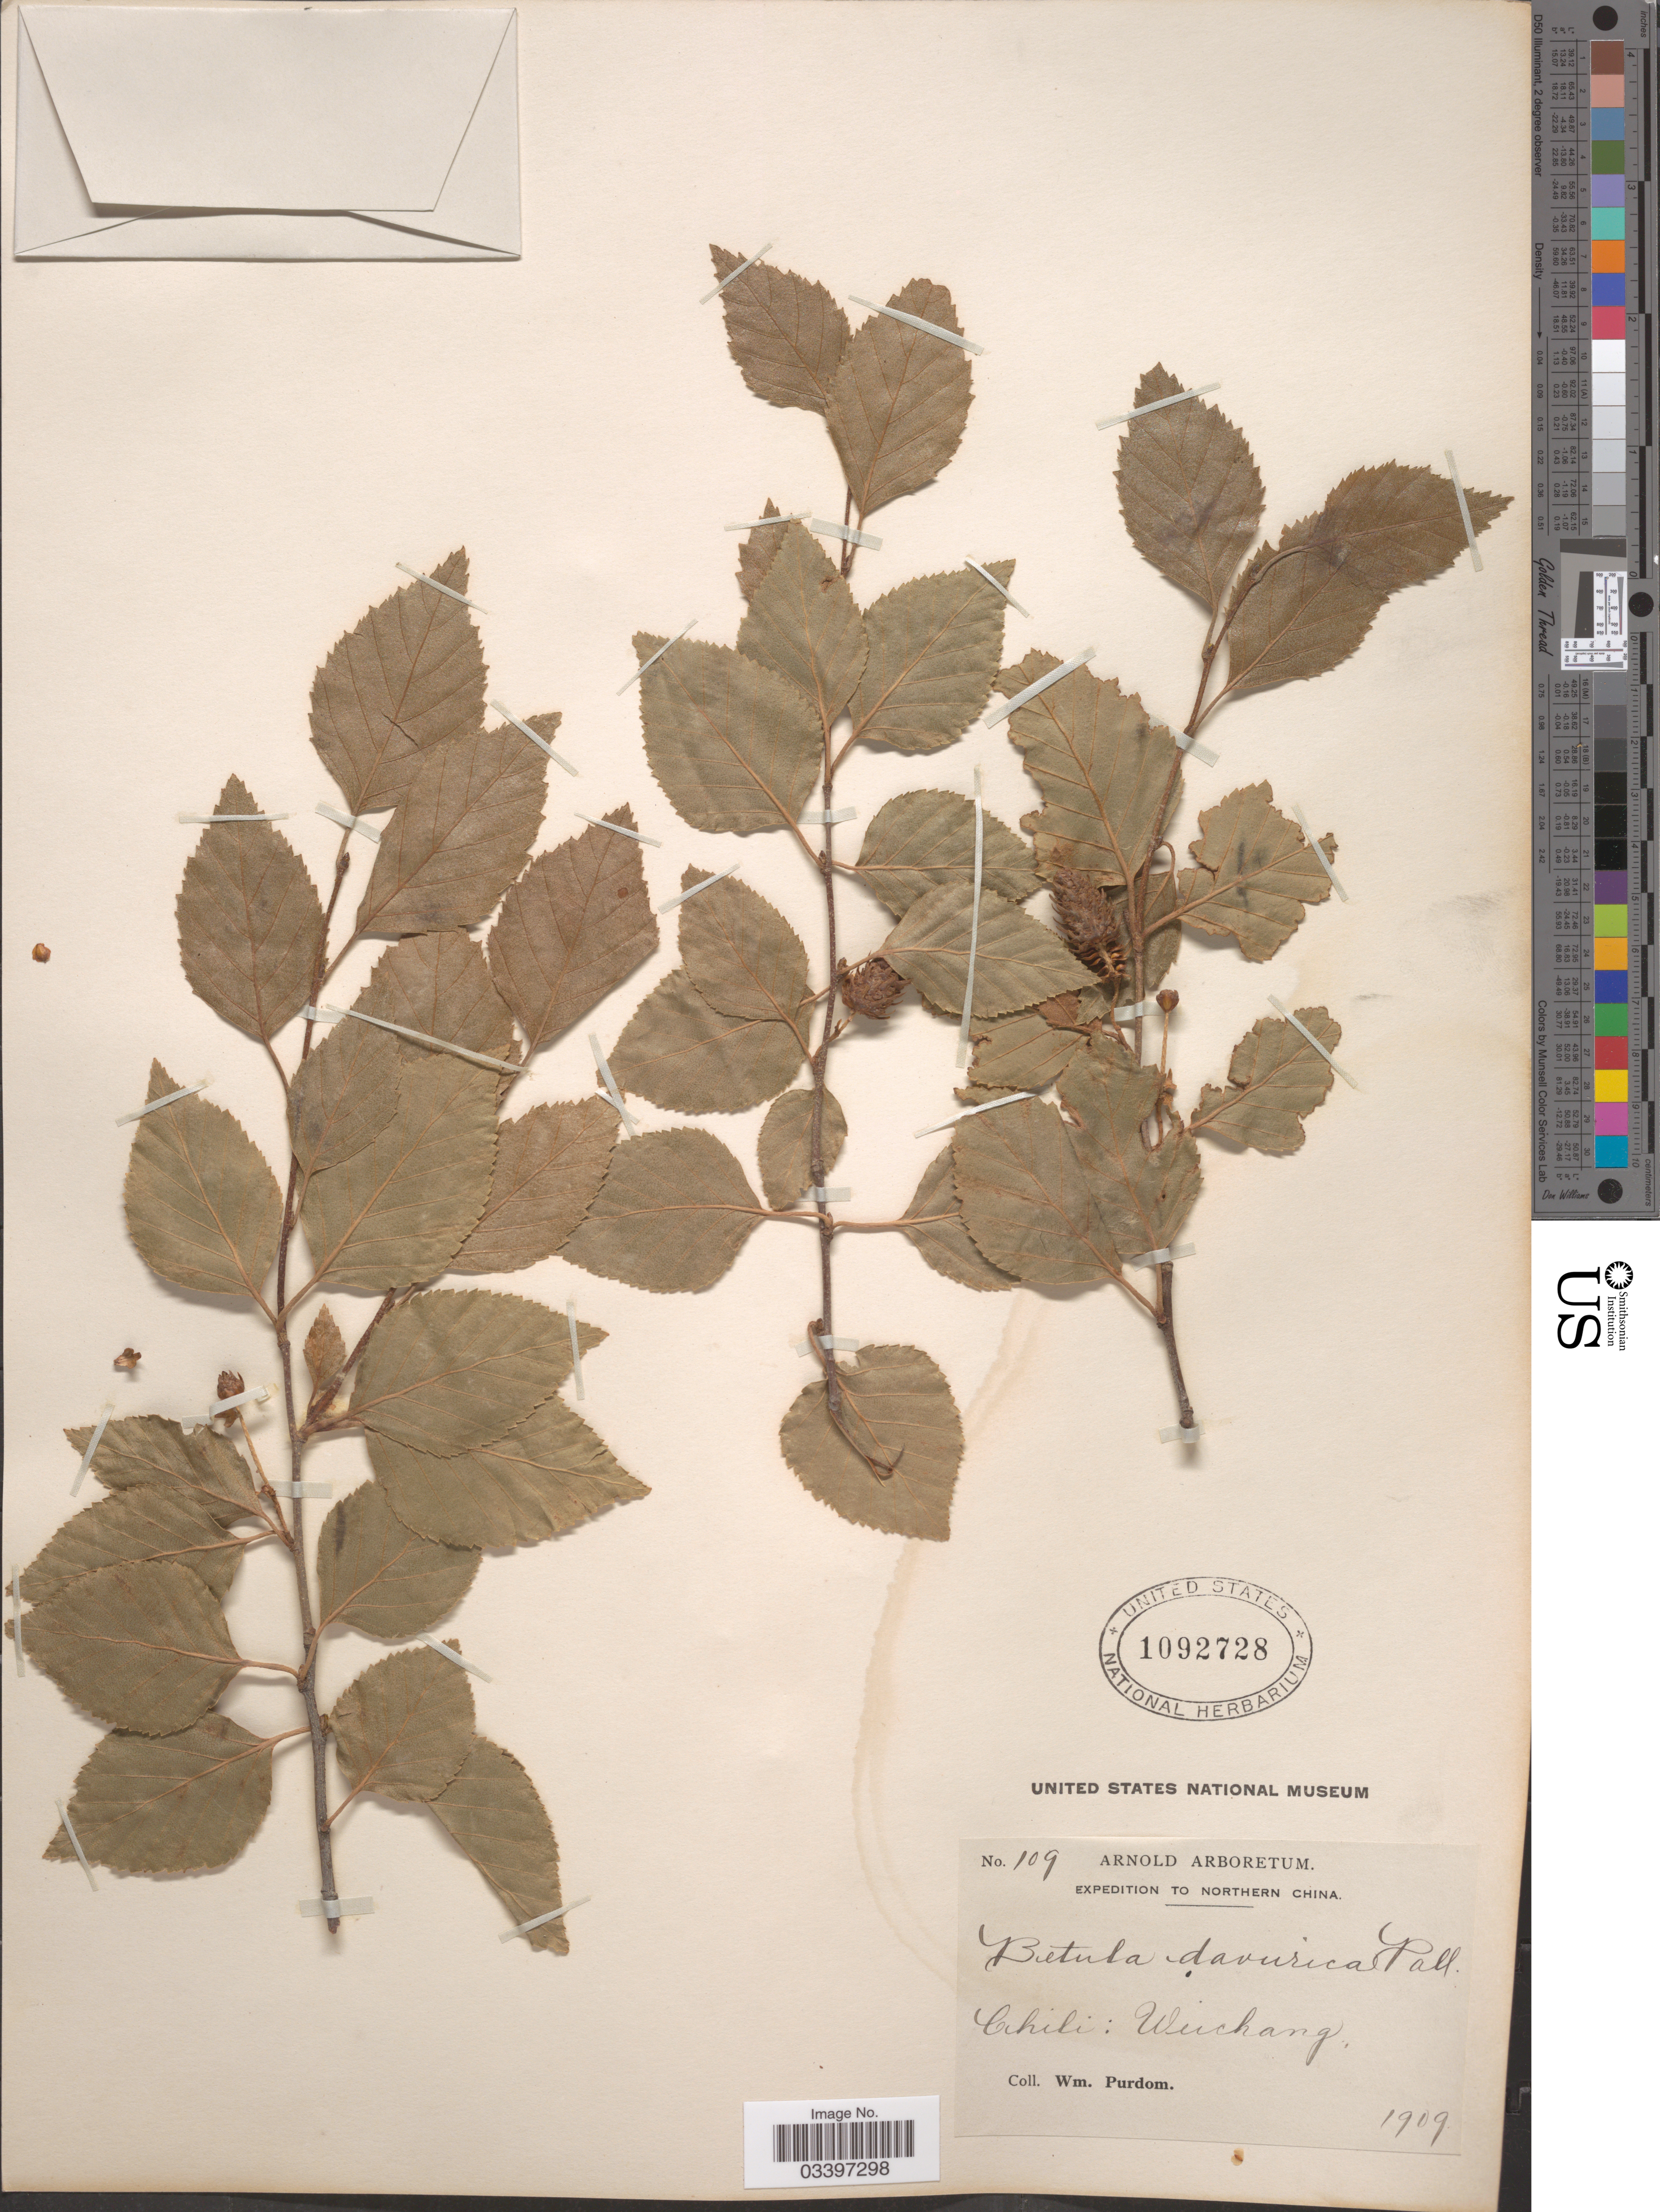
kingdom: Plantae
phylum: Tracheophyta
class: Magnoliopsida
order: Fagales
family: Betulaceae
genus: Betula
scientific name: Betula davurica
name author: Pall.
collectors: W. Purdom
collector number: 109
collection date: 1909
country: China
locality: Northern China. Chili: Weichang.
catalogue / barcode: US 1092728